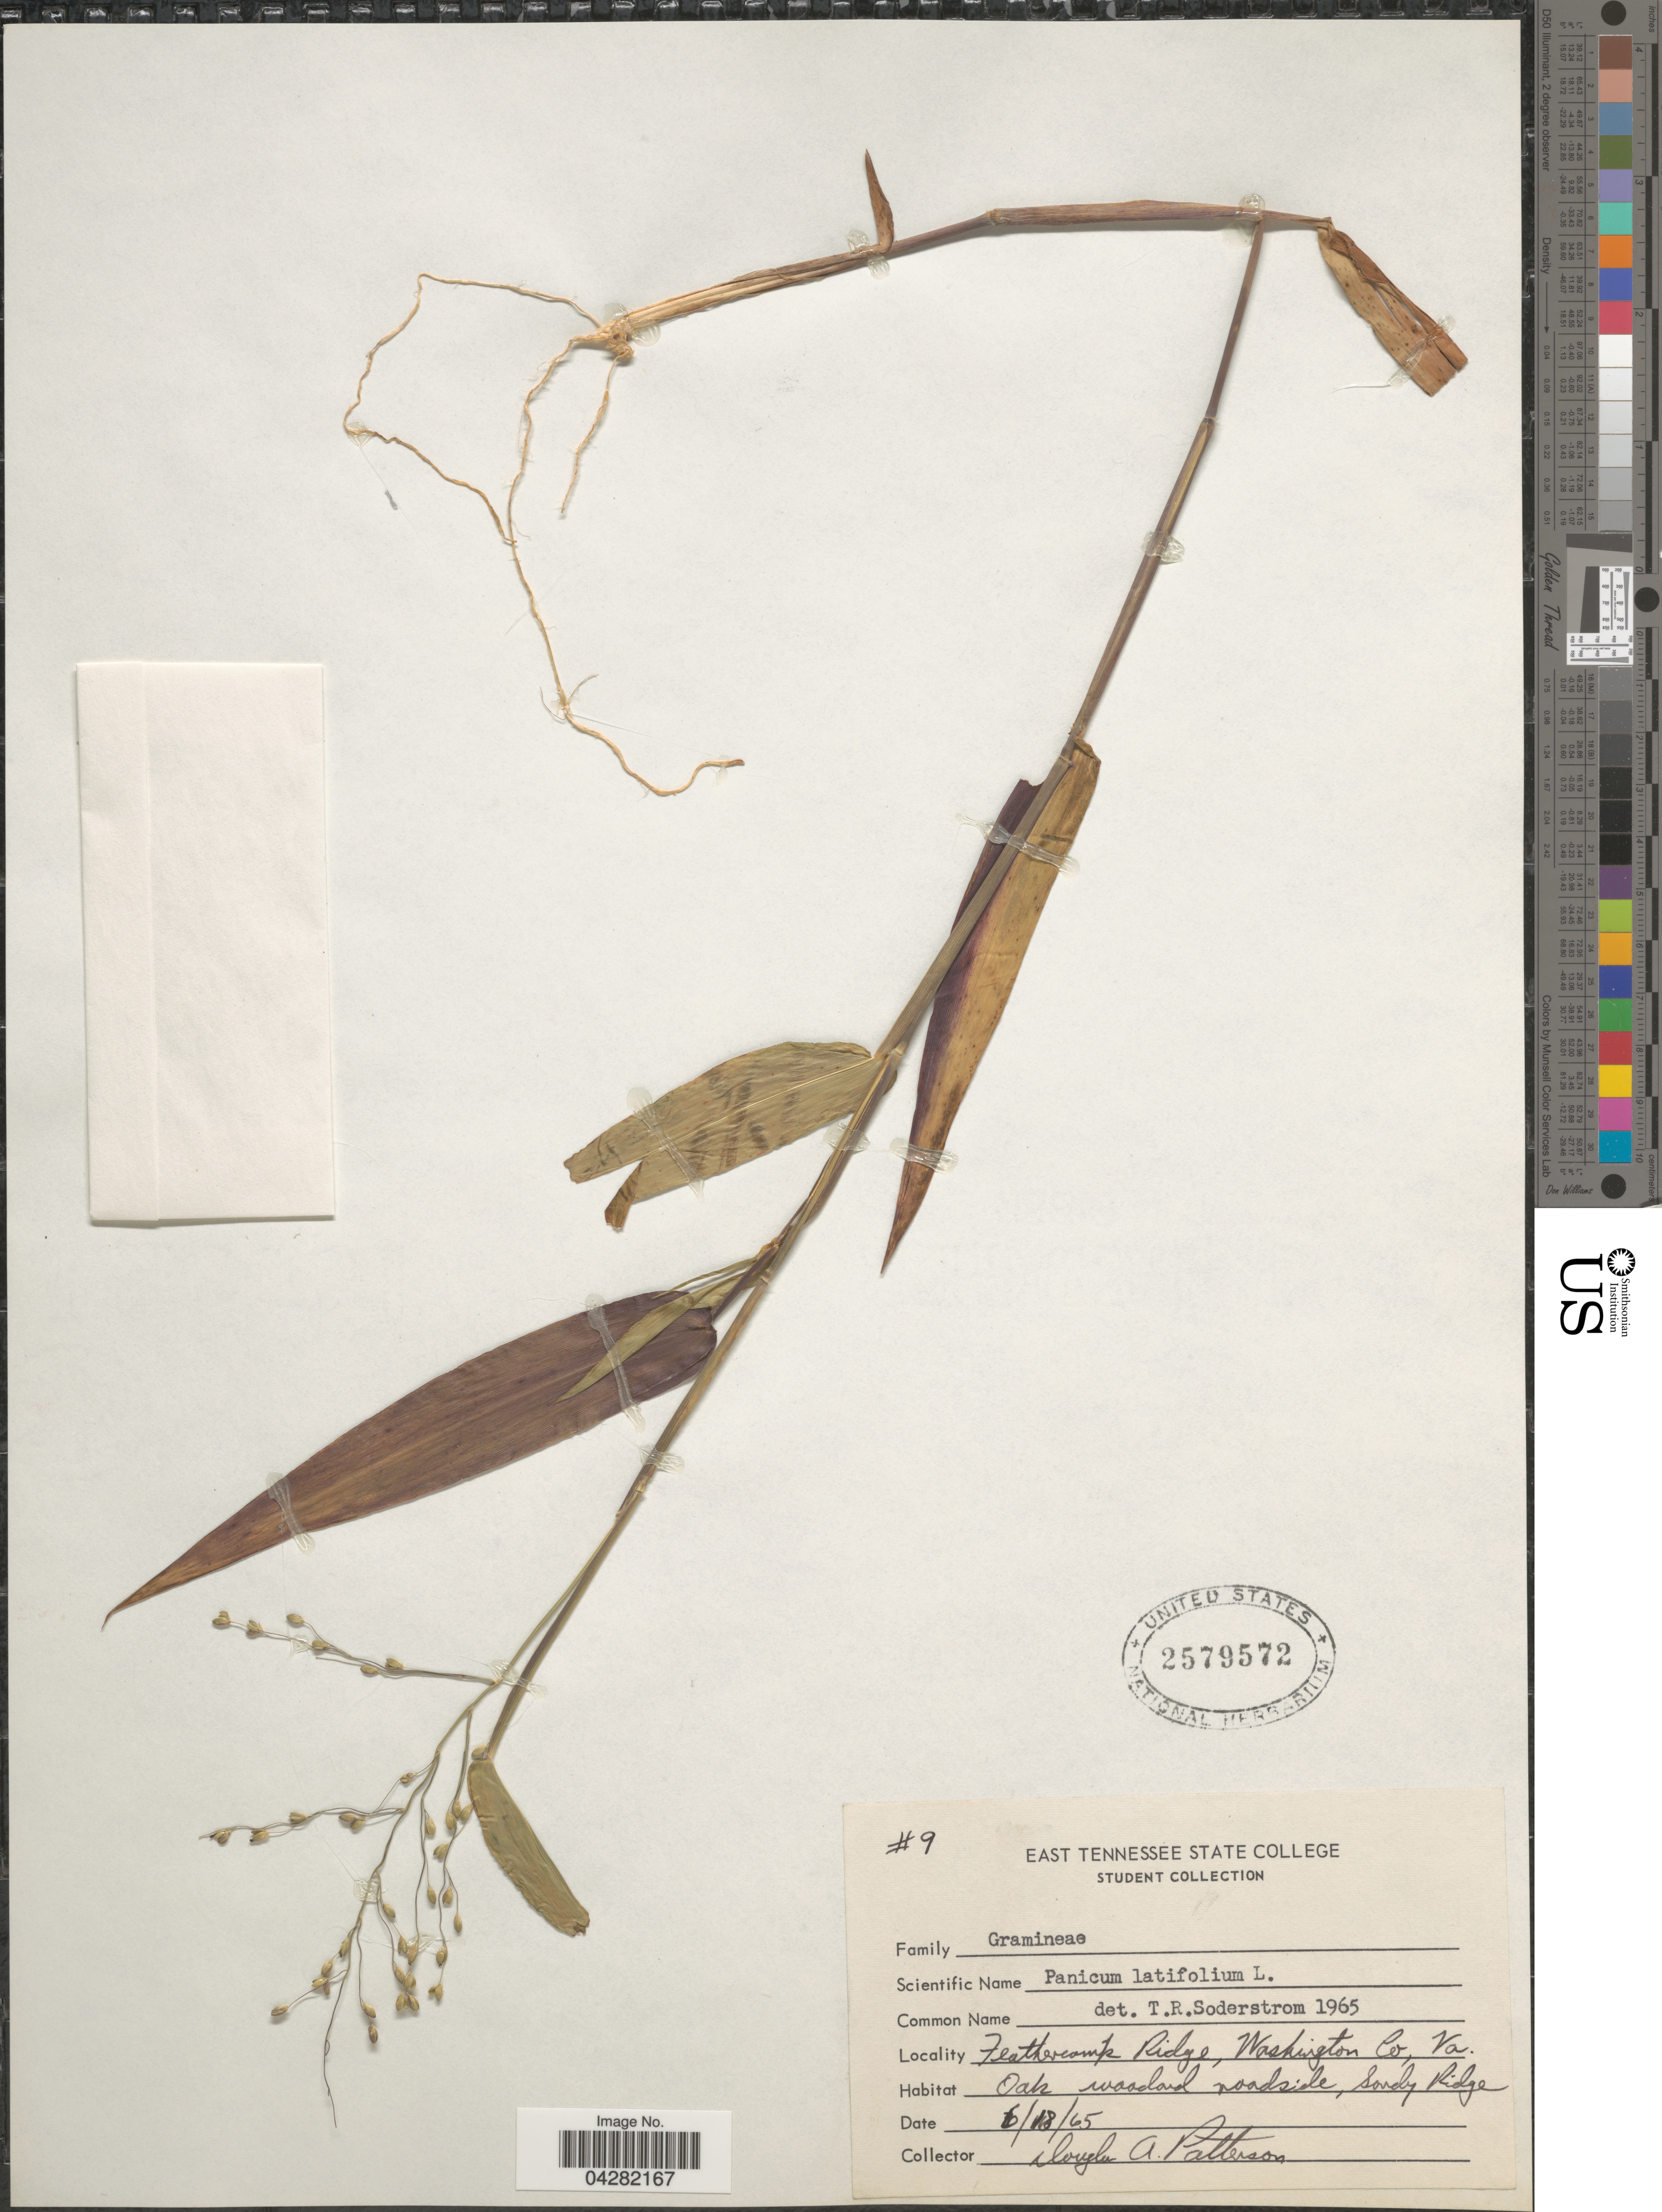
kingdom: Plantae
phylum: Tracheophyta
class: Liliopsida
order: Poales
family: Poaceae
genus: Dichanthelium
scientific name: Dichanthelium latifolium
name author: (L.) Harvill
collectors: D. Patterson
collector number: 9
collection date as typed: Transcribed d/m/y: 18/6/65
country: United States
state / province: Virginia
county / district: Washington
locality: Feathercamp Ridge, Washington Co. Oak woodland roadside, Sandy Ridge.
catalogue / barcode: US 2579572